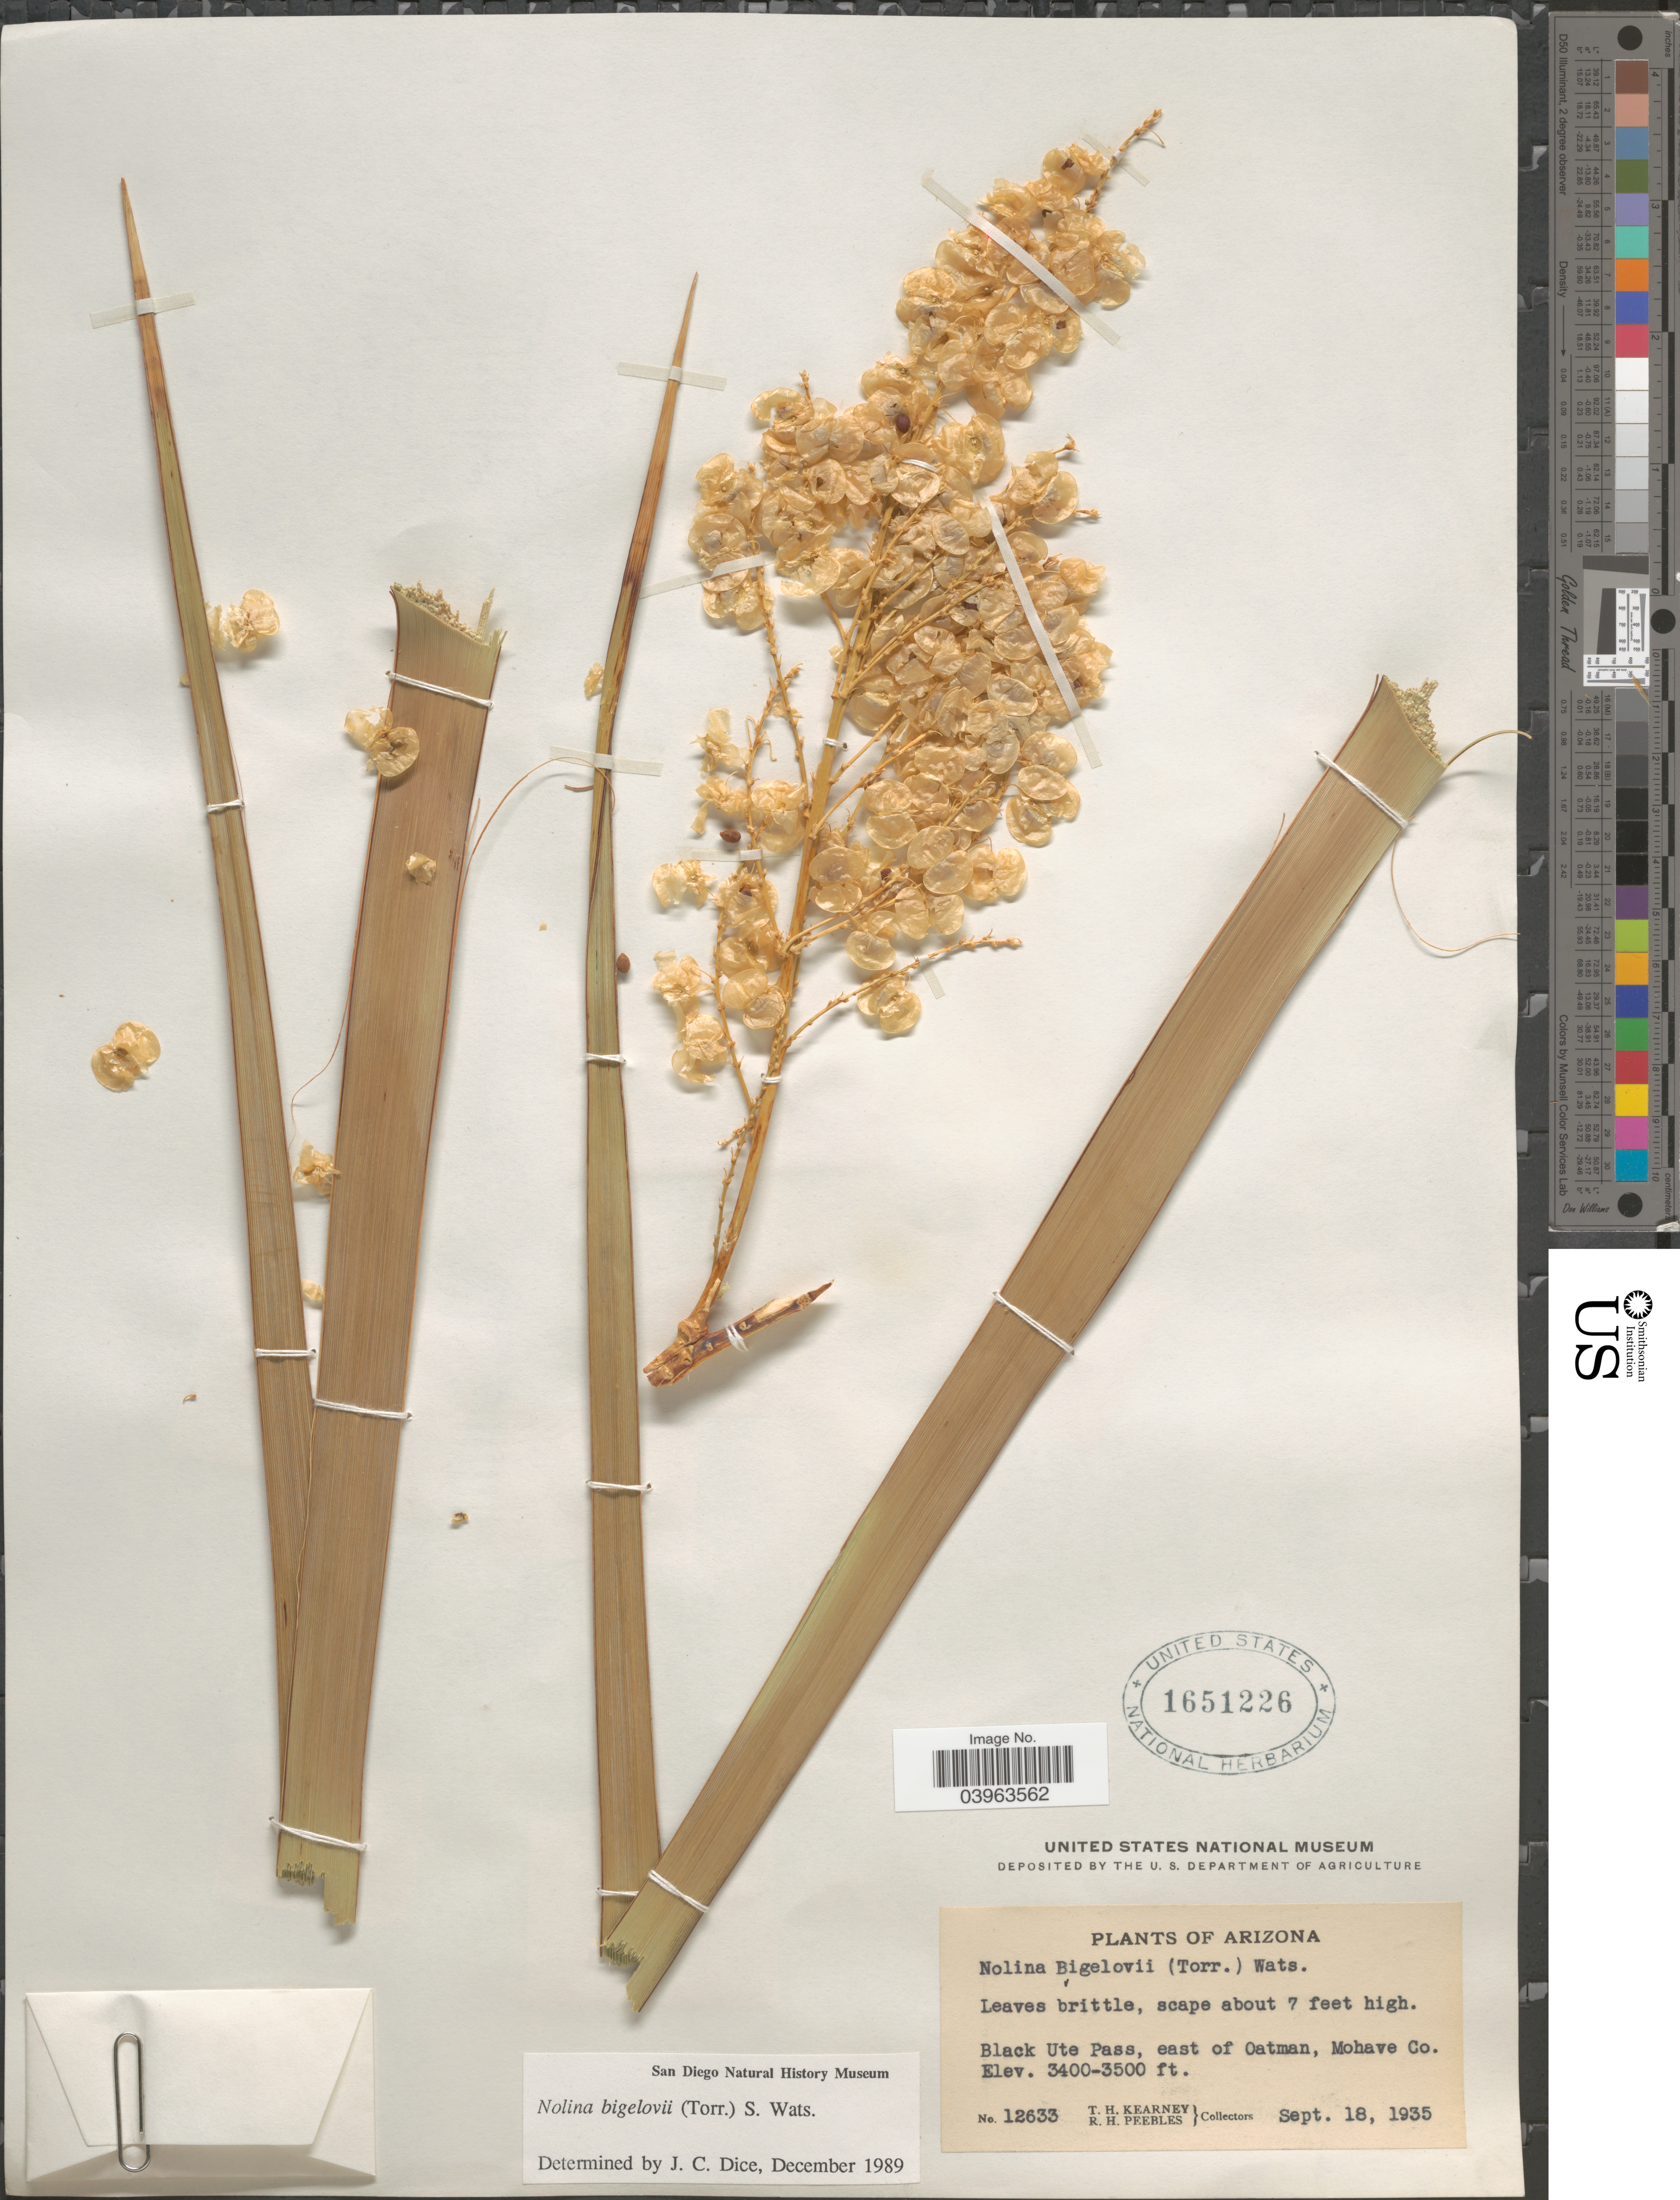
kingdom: Plantae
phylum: Tracheophyta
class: Liliopsida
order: Asparagales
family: Asparagaceae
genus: Nolina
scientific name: Nolina bigelovii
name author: (Torr.) S. Watson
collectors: T. H. Kearney & R. H. Peebles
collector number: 12633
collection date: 1935-09-18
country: United States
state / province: Arizona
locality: Black Ute Pass, east of Oatman, Mohave Co.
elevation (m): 1036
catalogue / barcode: US 1651226